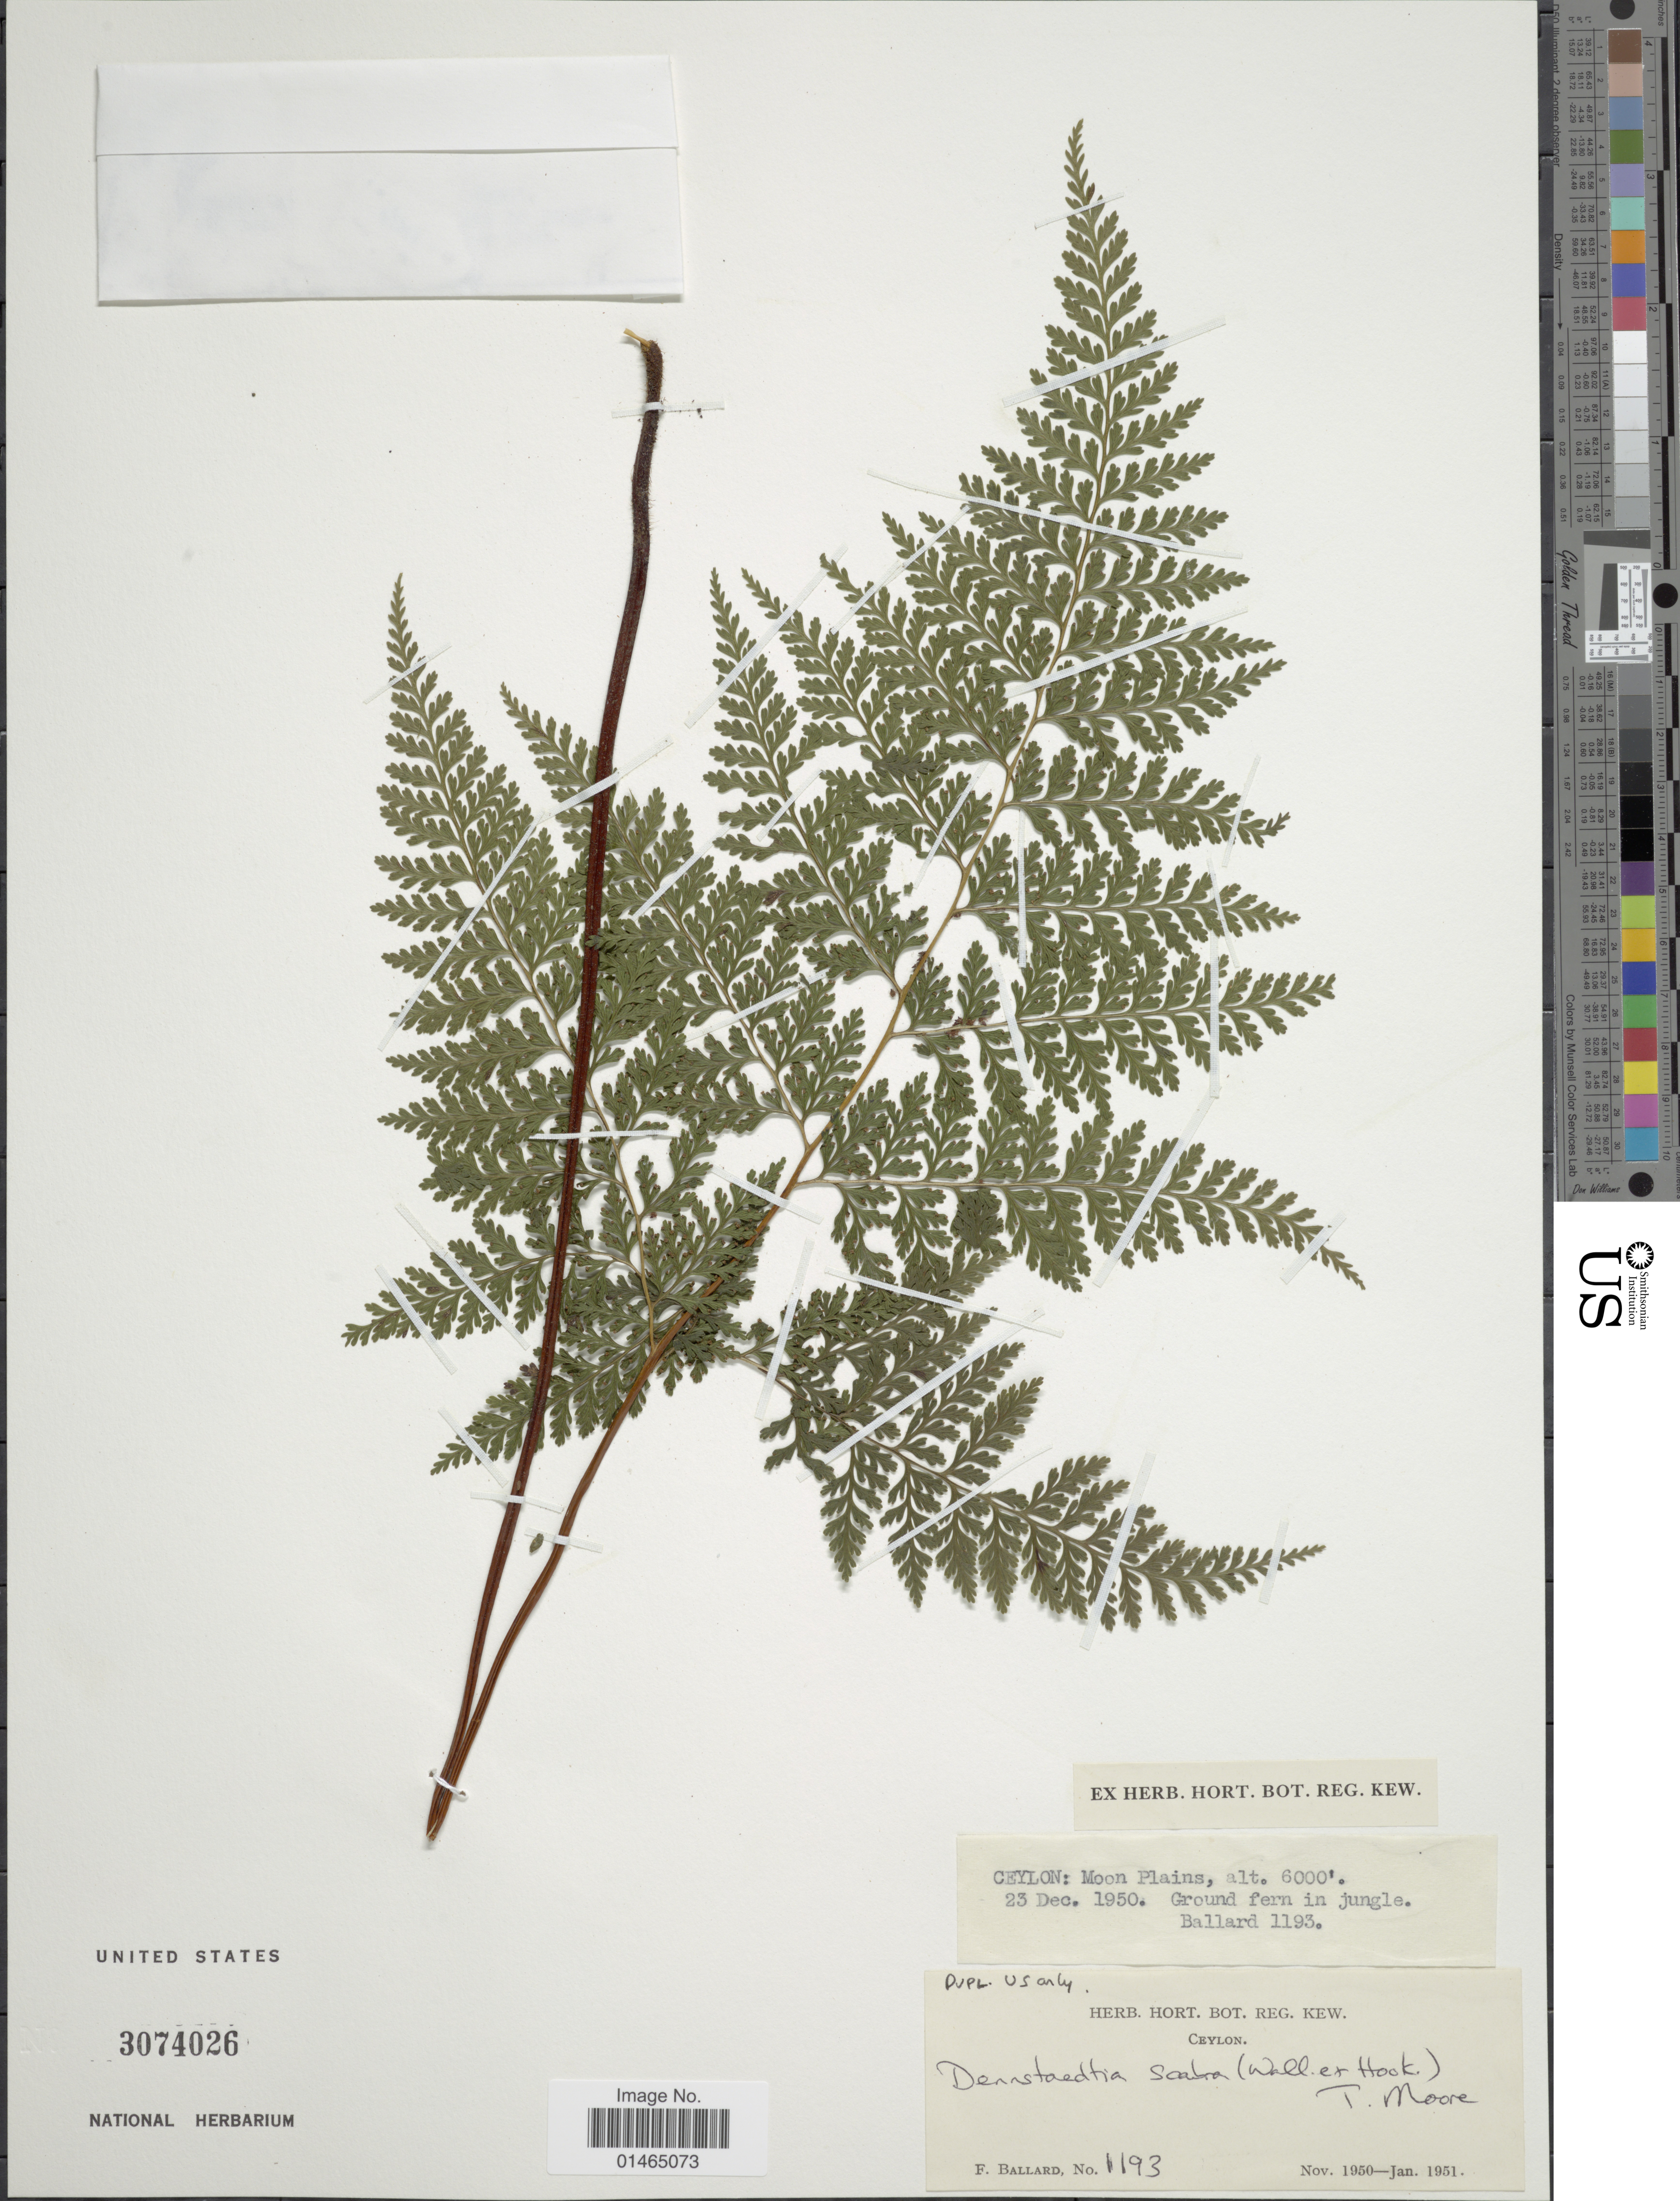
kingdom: Plantae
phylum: Tracheophyta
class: Polypodiopsida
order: Polypodiales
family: Dennstaedtiaceae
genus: Dennstaedtia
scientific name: Dennstaedtia scabra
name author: (Wall. ex Hook.) T. Moore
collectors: F. Ballard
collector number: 1193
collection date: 1950-12-23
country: Sri Lanka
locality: Ceylon: Moon Plains. Ground fern in jungle.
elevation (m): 1829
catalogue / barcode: US 3074026